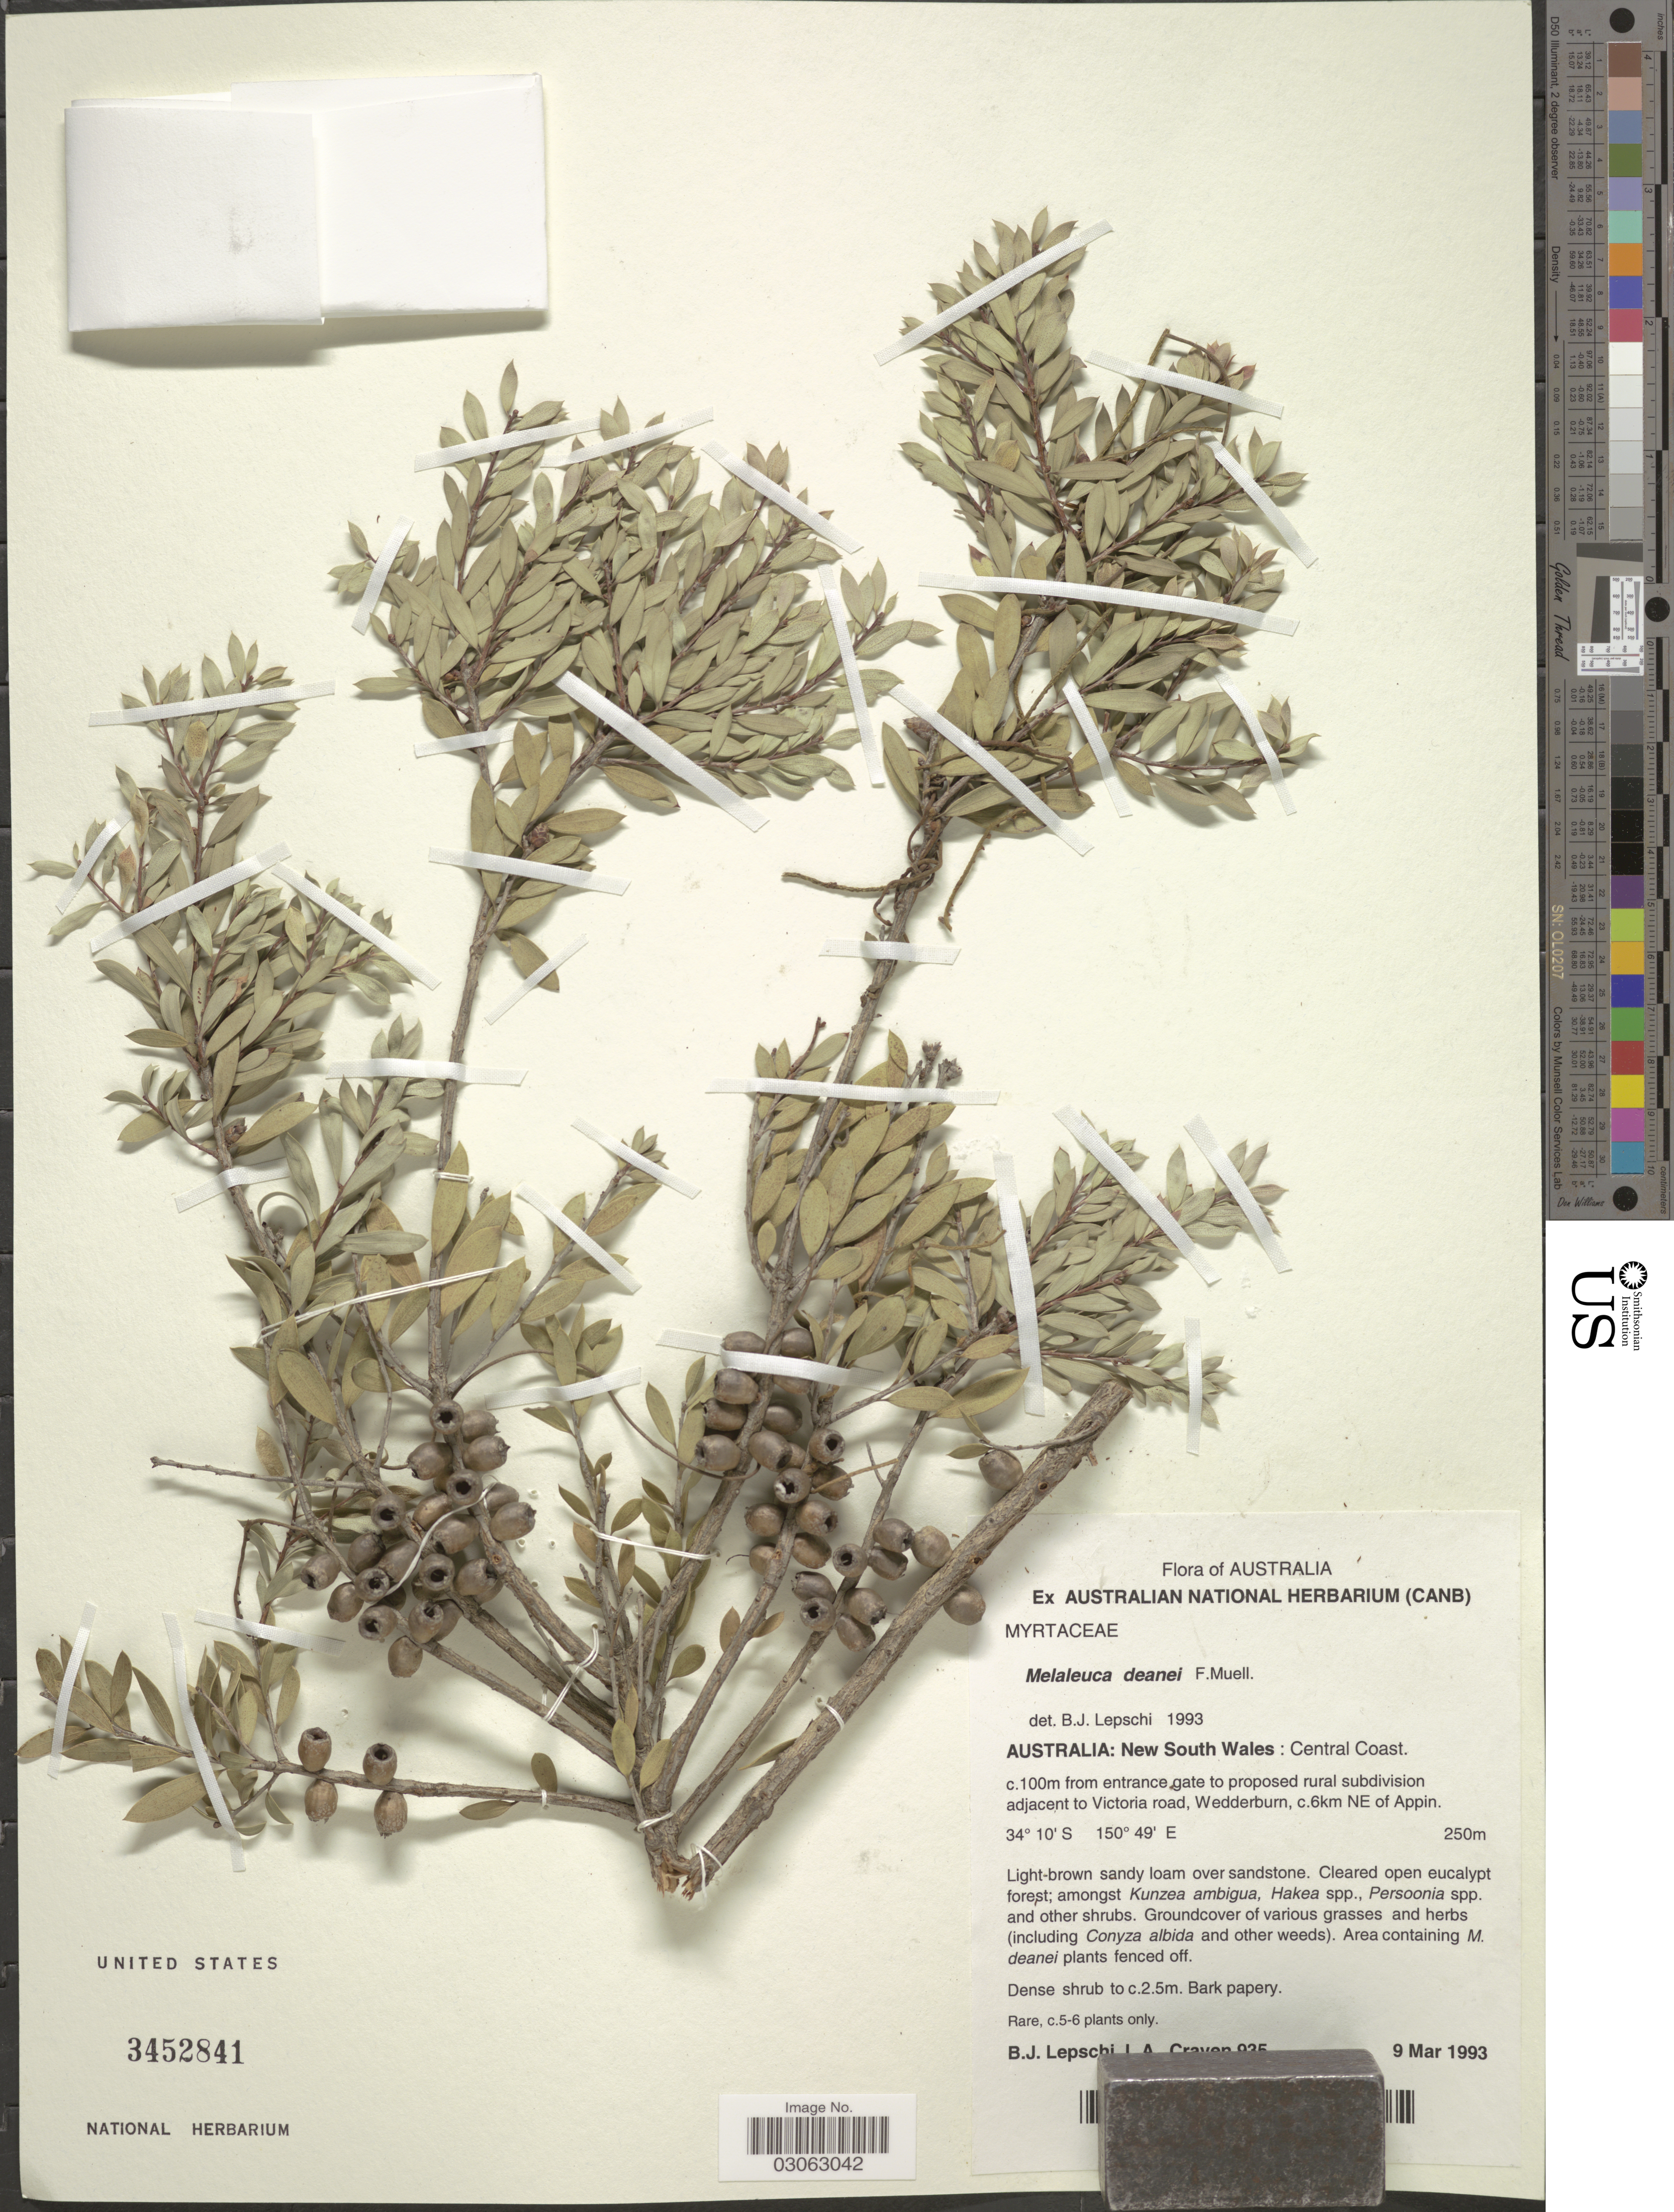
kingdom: Plantae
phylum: Tracheophyta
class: Magnoliopsida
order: Myrtales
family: Myrtaceae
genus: Melaleuca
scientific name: Melaleuca deanei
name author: F. Muell.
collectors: B. Lepschi & A. Cr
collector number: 035*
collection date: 1993-03-09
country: Australia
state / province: New South Wales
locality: Central Coast. c. 100 m from entrance gate to proposed rural subdivision adjacent to Victoria road, Wedderburn, c. 6 km NE of Appin.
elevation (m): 250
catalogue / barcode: US 3452841